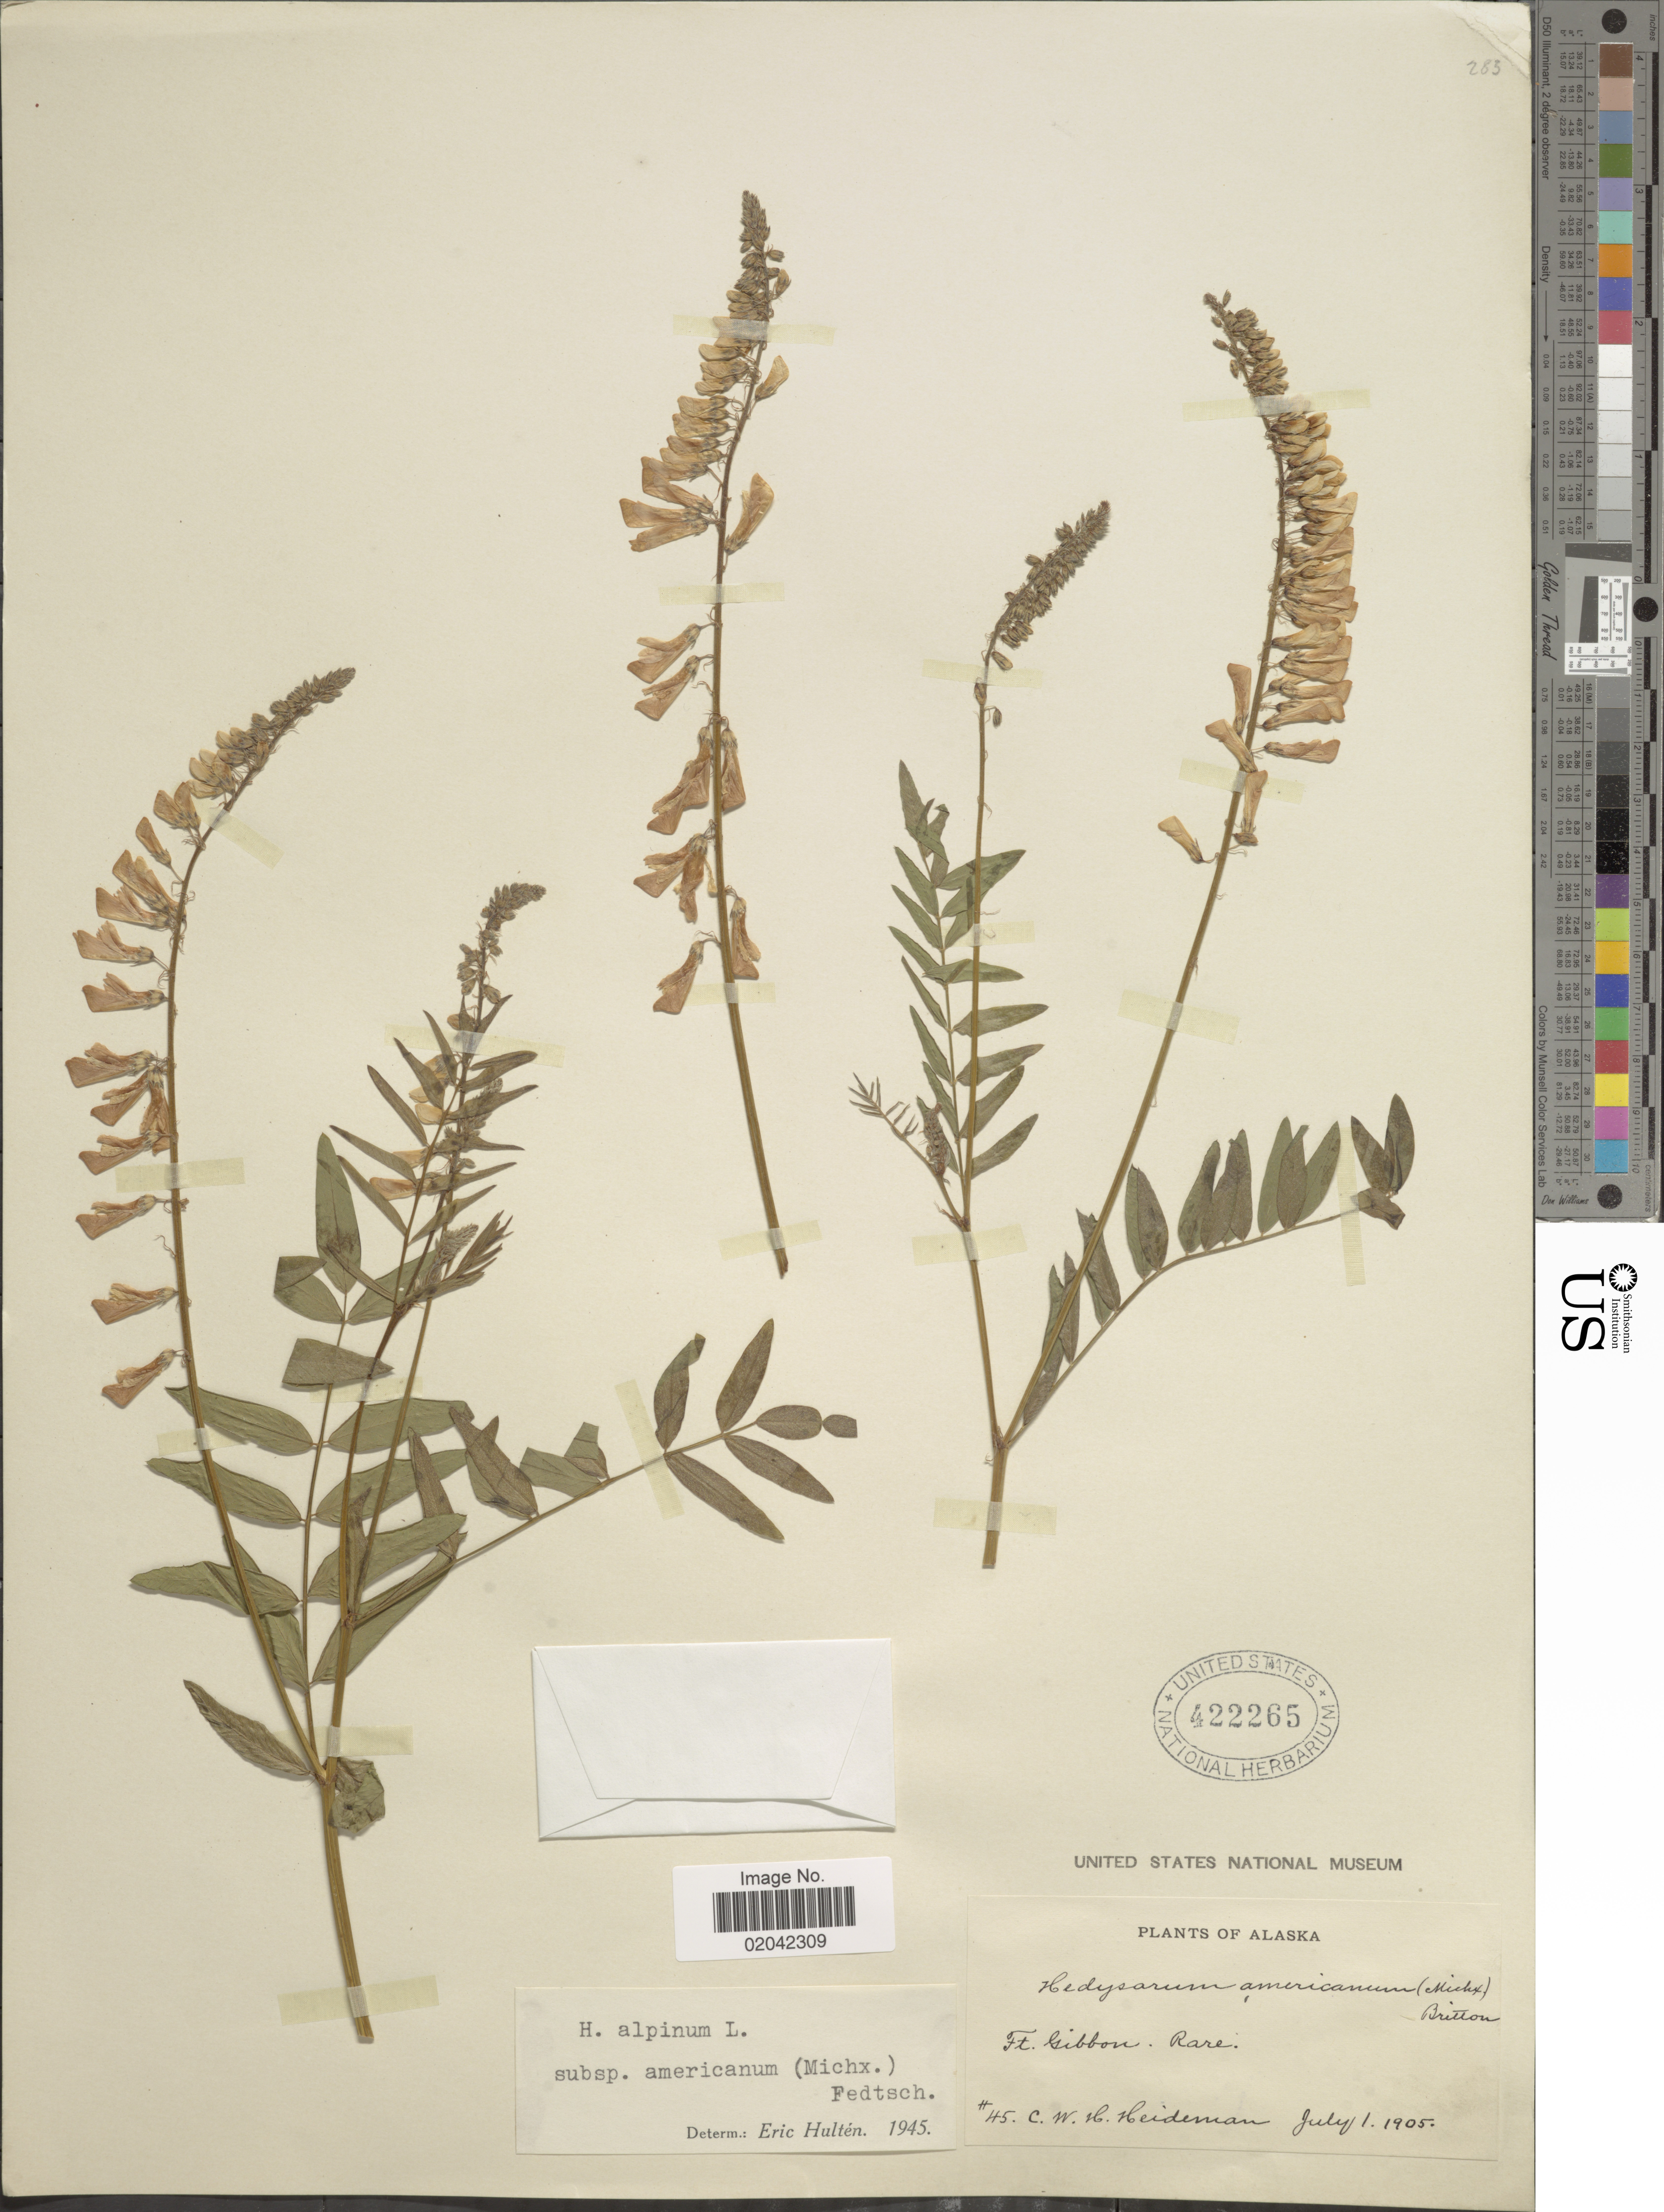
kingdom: Plantae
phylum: Tracheophyta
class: Magnoliopsida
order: Fabales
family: Fabaceae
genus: Hedysarum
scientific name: Hedysarum alpinum var. americanum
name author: Michx. ex Pursh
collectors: C. Heideman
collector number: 45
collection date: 1905-07-01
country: United States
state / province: Alaska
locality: Ft. Gibbon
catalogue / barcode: US 422265